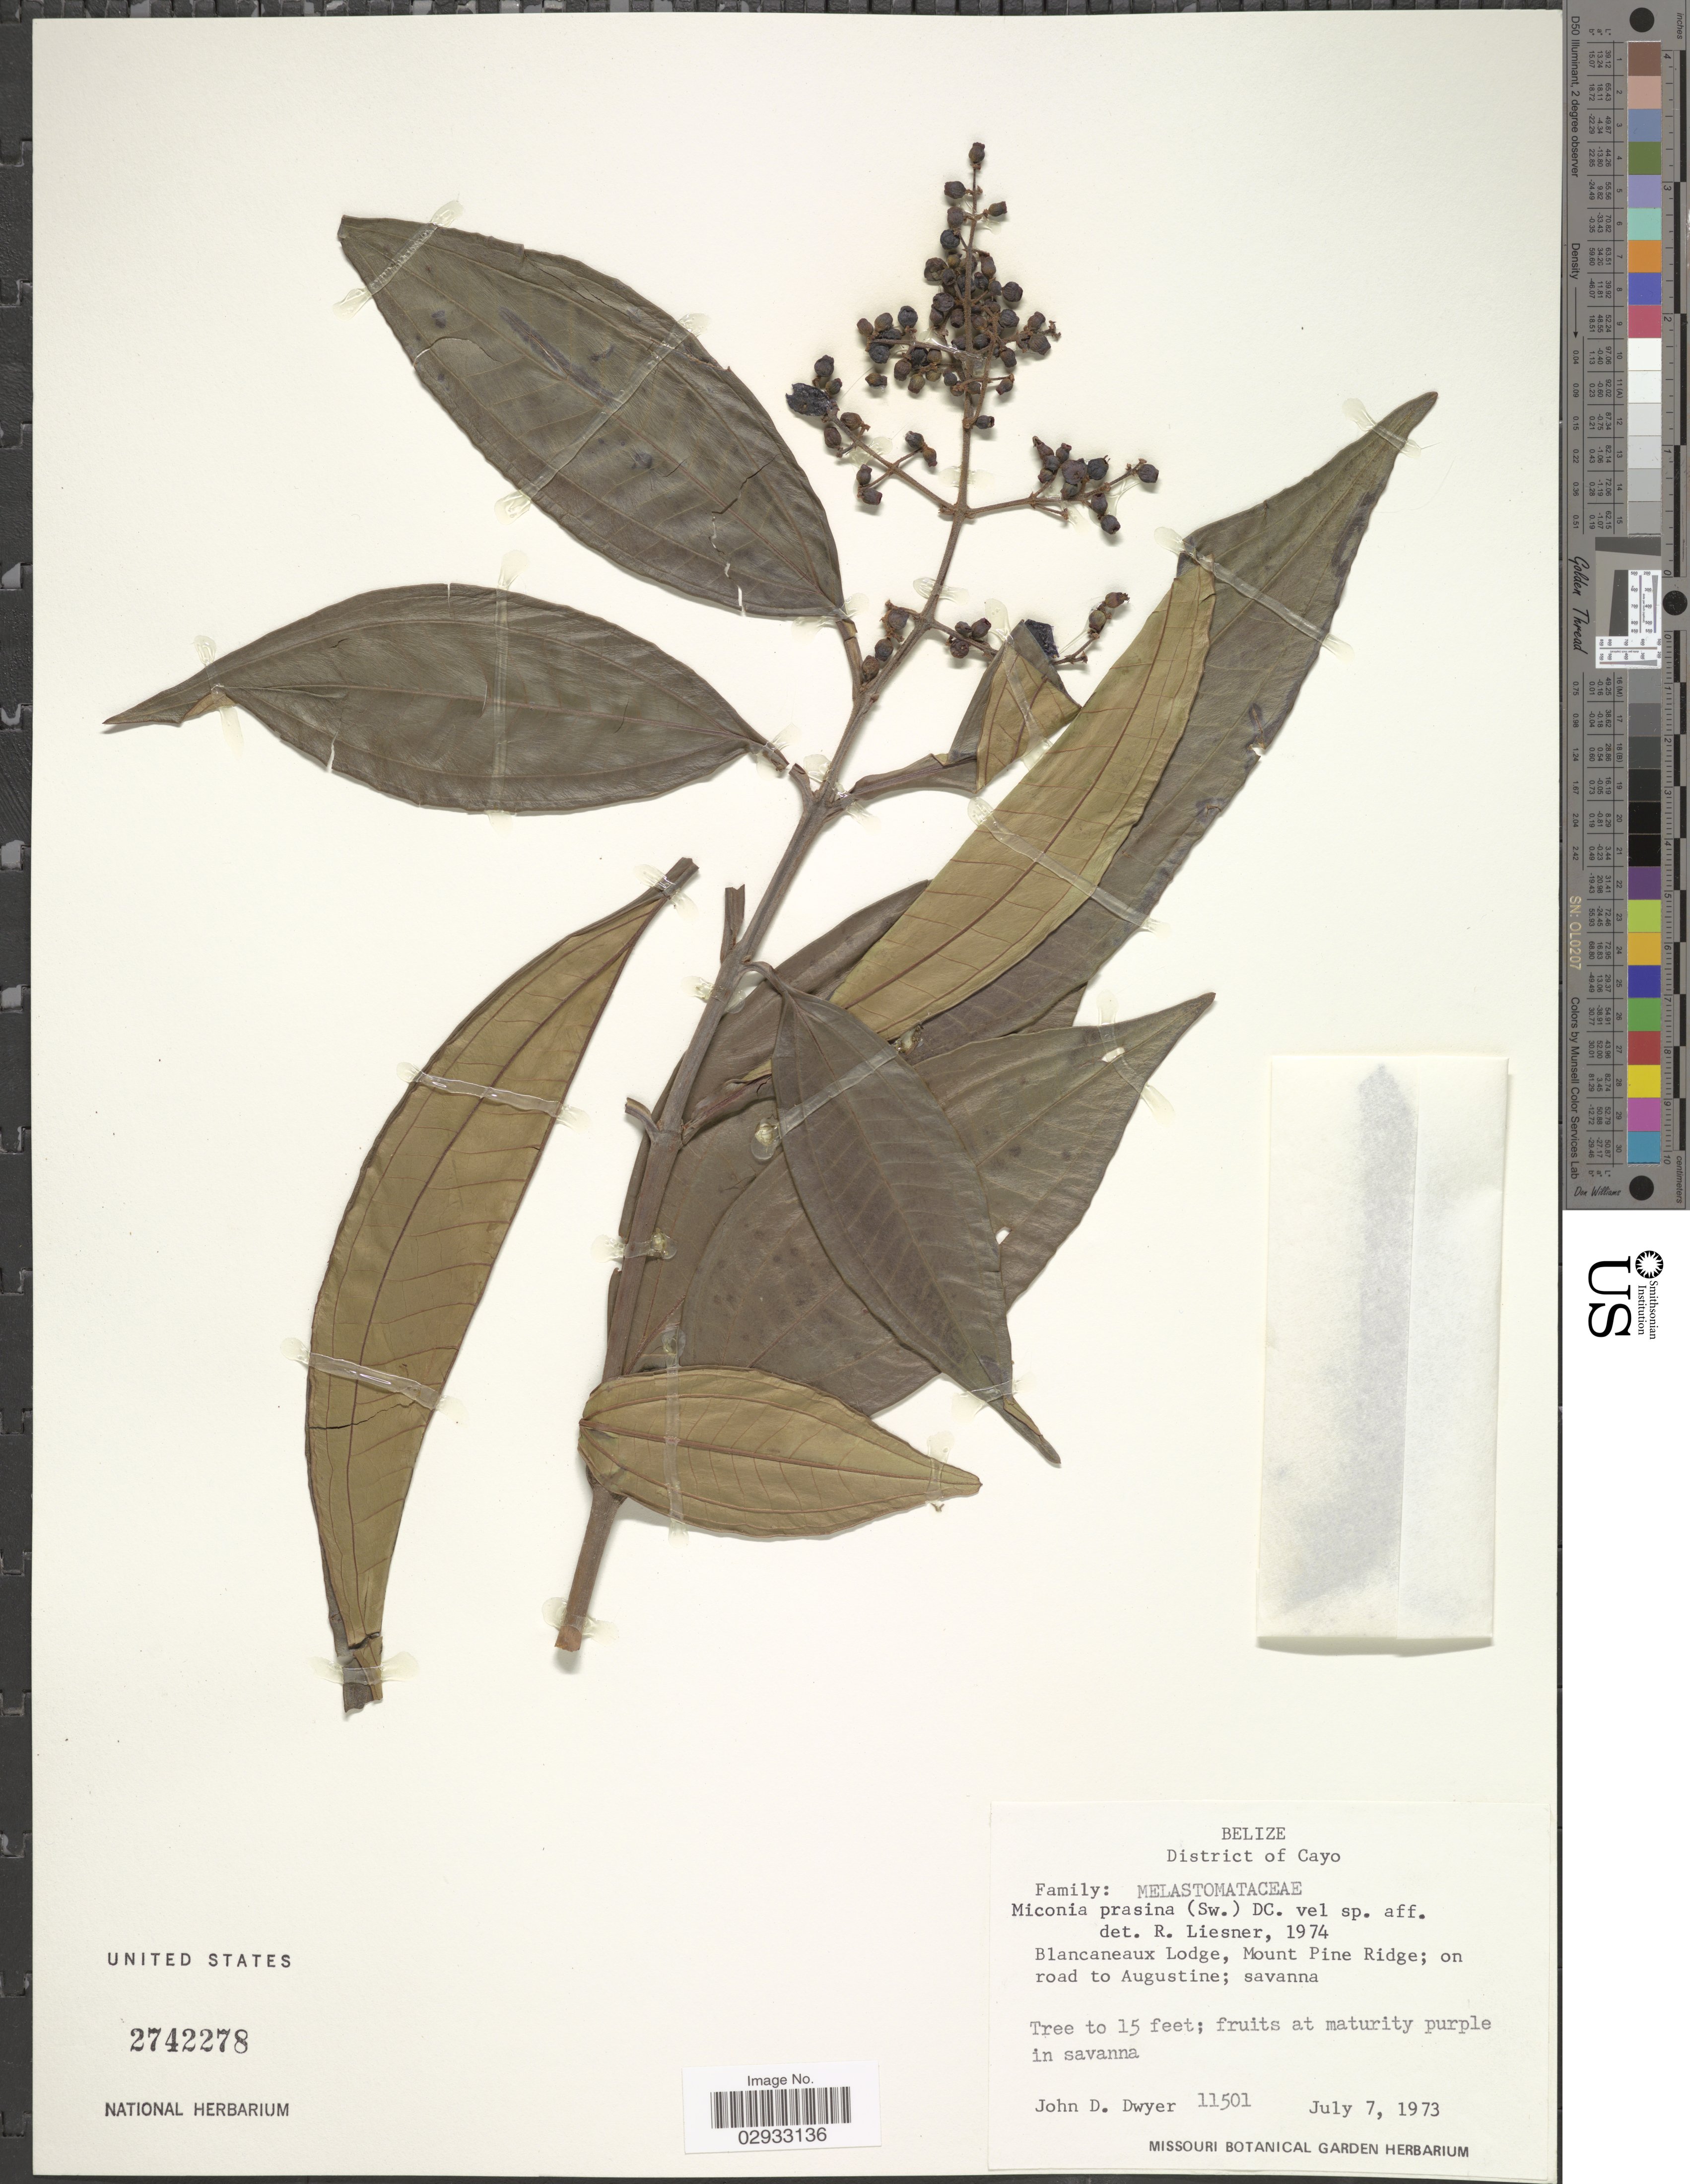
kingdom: Plantae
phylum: Tracheophyta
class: Magnoliopsida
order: Myrtales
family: Melastomataceae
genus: Miconia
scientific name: Miconia pteropoda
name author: Benth.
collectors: J. D. Dwyer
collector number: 11501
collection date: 1973-07-07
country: Belize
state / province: Cayo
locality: District of Cayo. Blancaneaux Lodge, Mount Pine Ridge; on road to Augustine; savanna.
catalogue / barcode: US 2742278